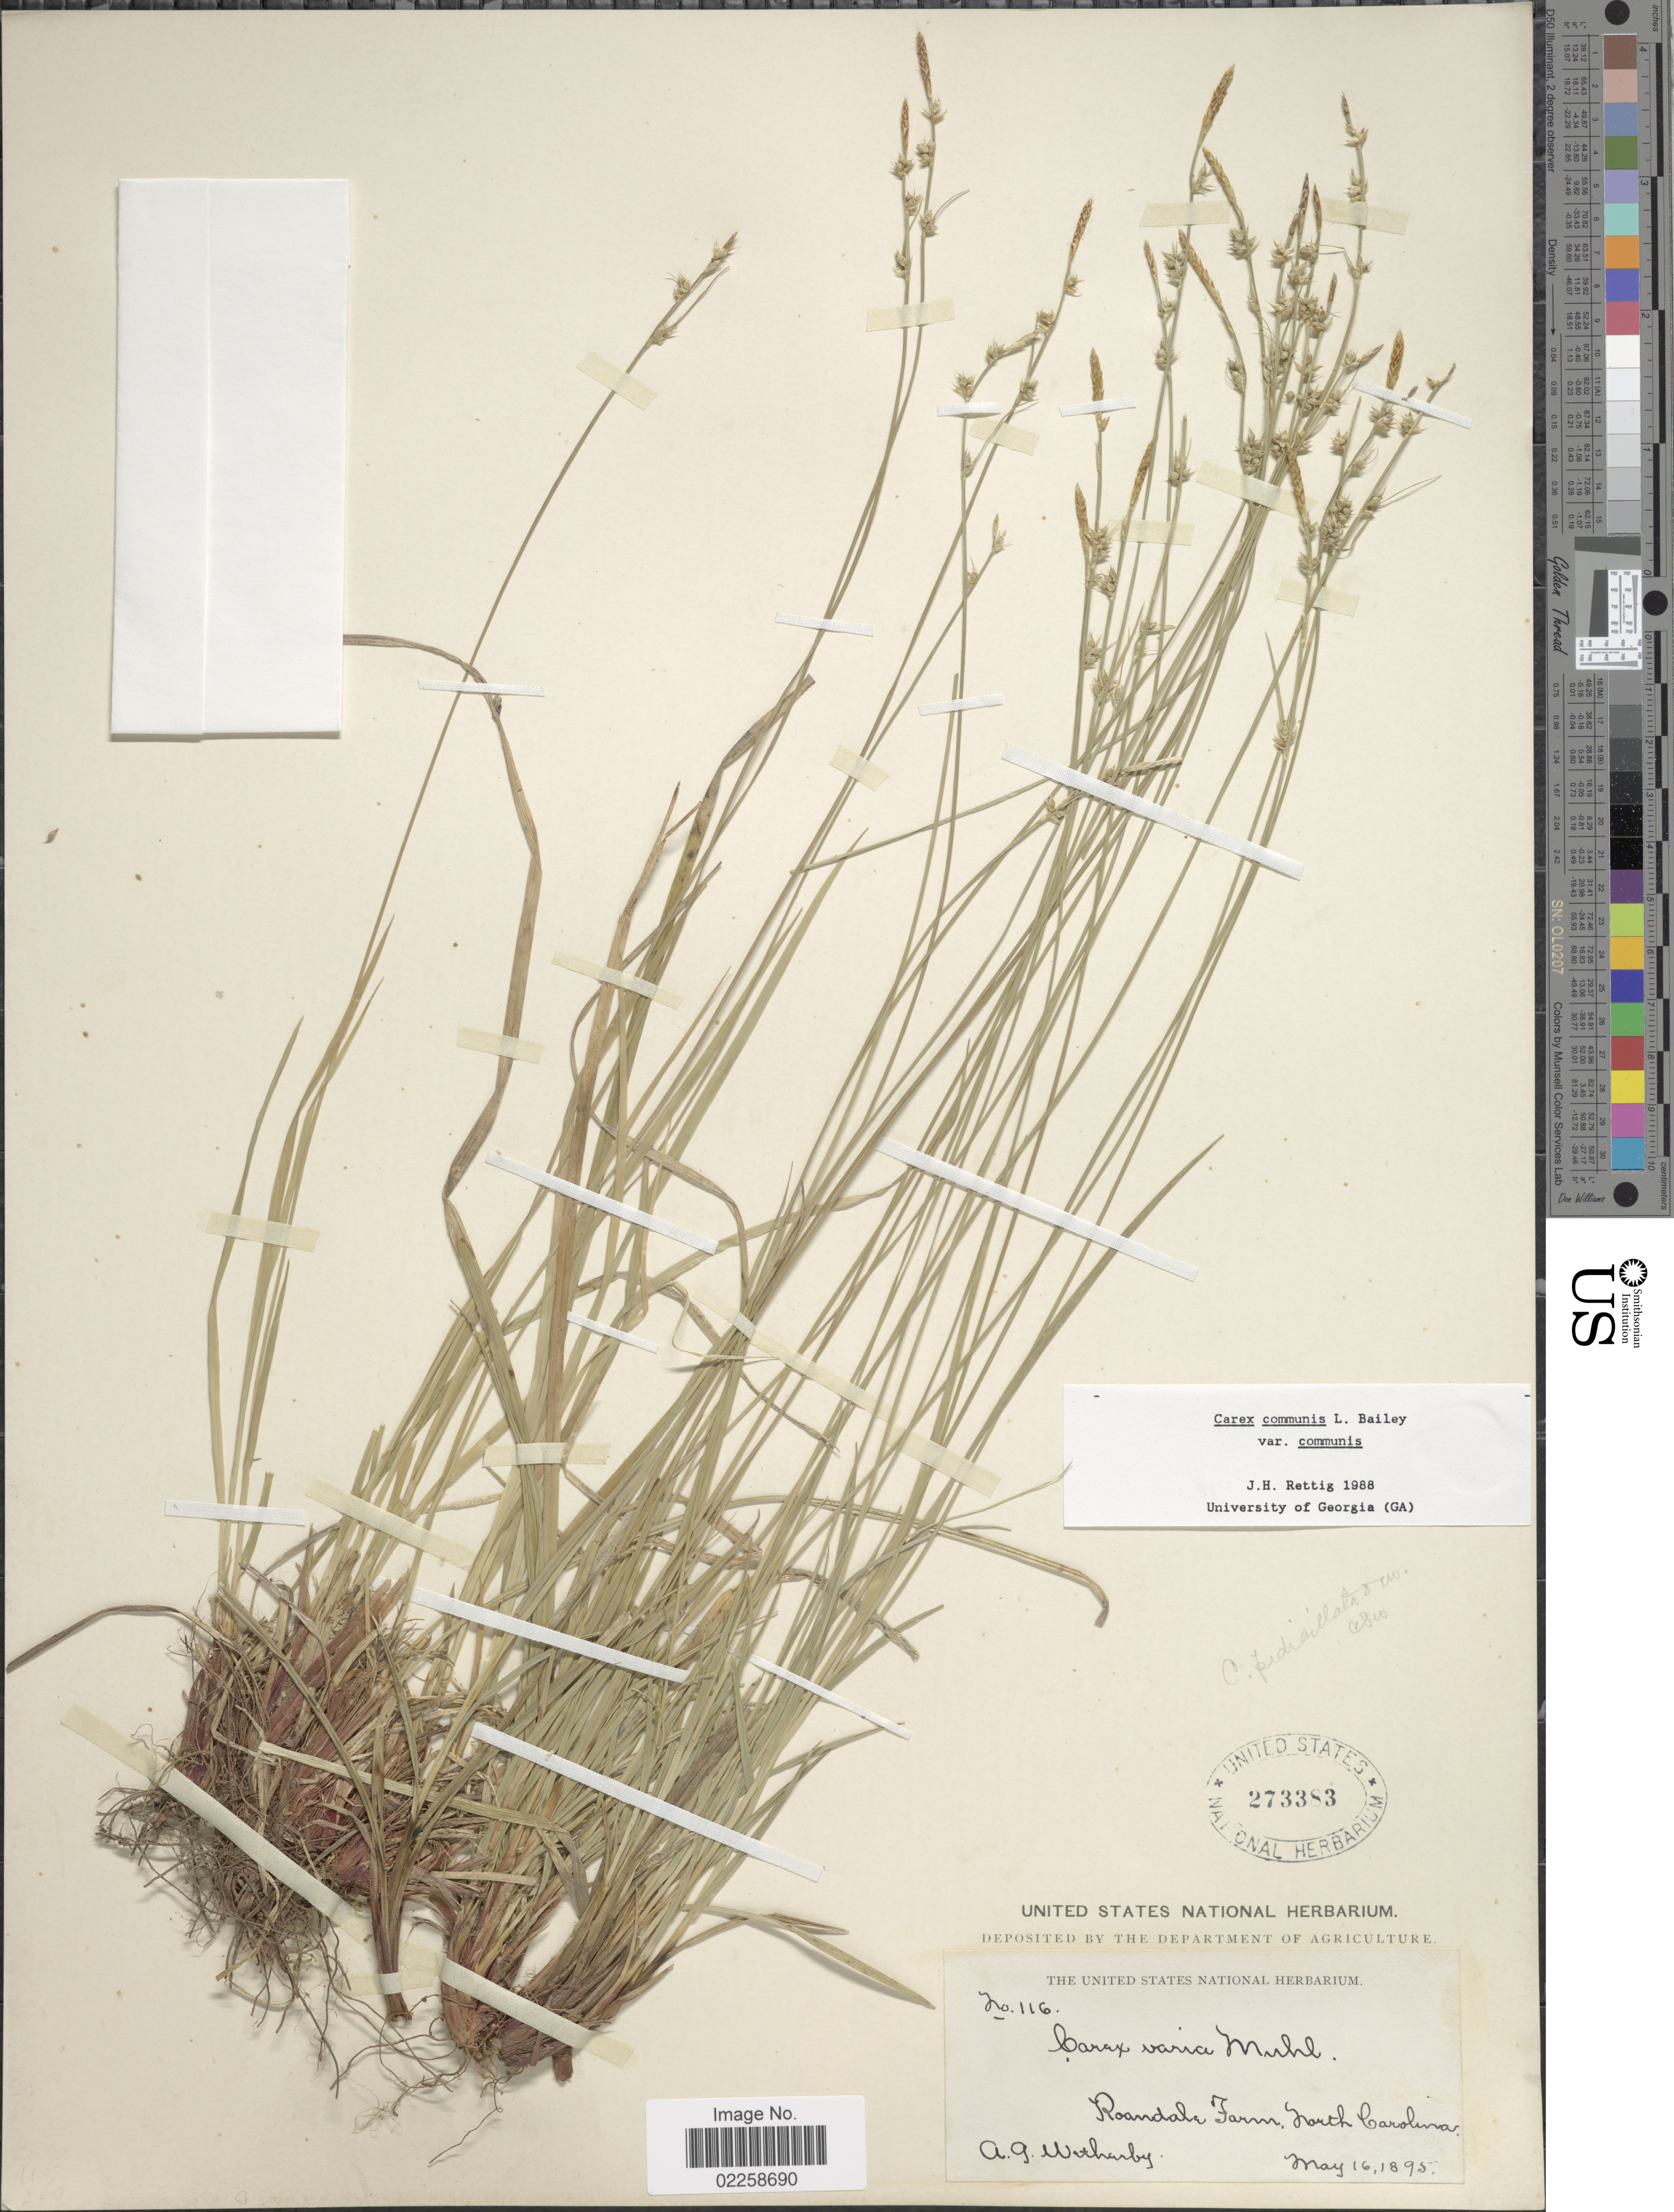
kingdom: Plantae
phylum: Tracheophyta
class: Liliopsida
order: Poales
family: Cyperaceae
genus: Carex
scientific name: Carex communis var. communis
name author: L.H. Bailey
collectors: A. Wetherby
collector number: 116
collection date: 1895-05-16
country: United States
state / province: North Carolina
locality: Roandale Farm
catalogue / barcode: US 273383